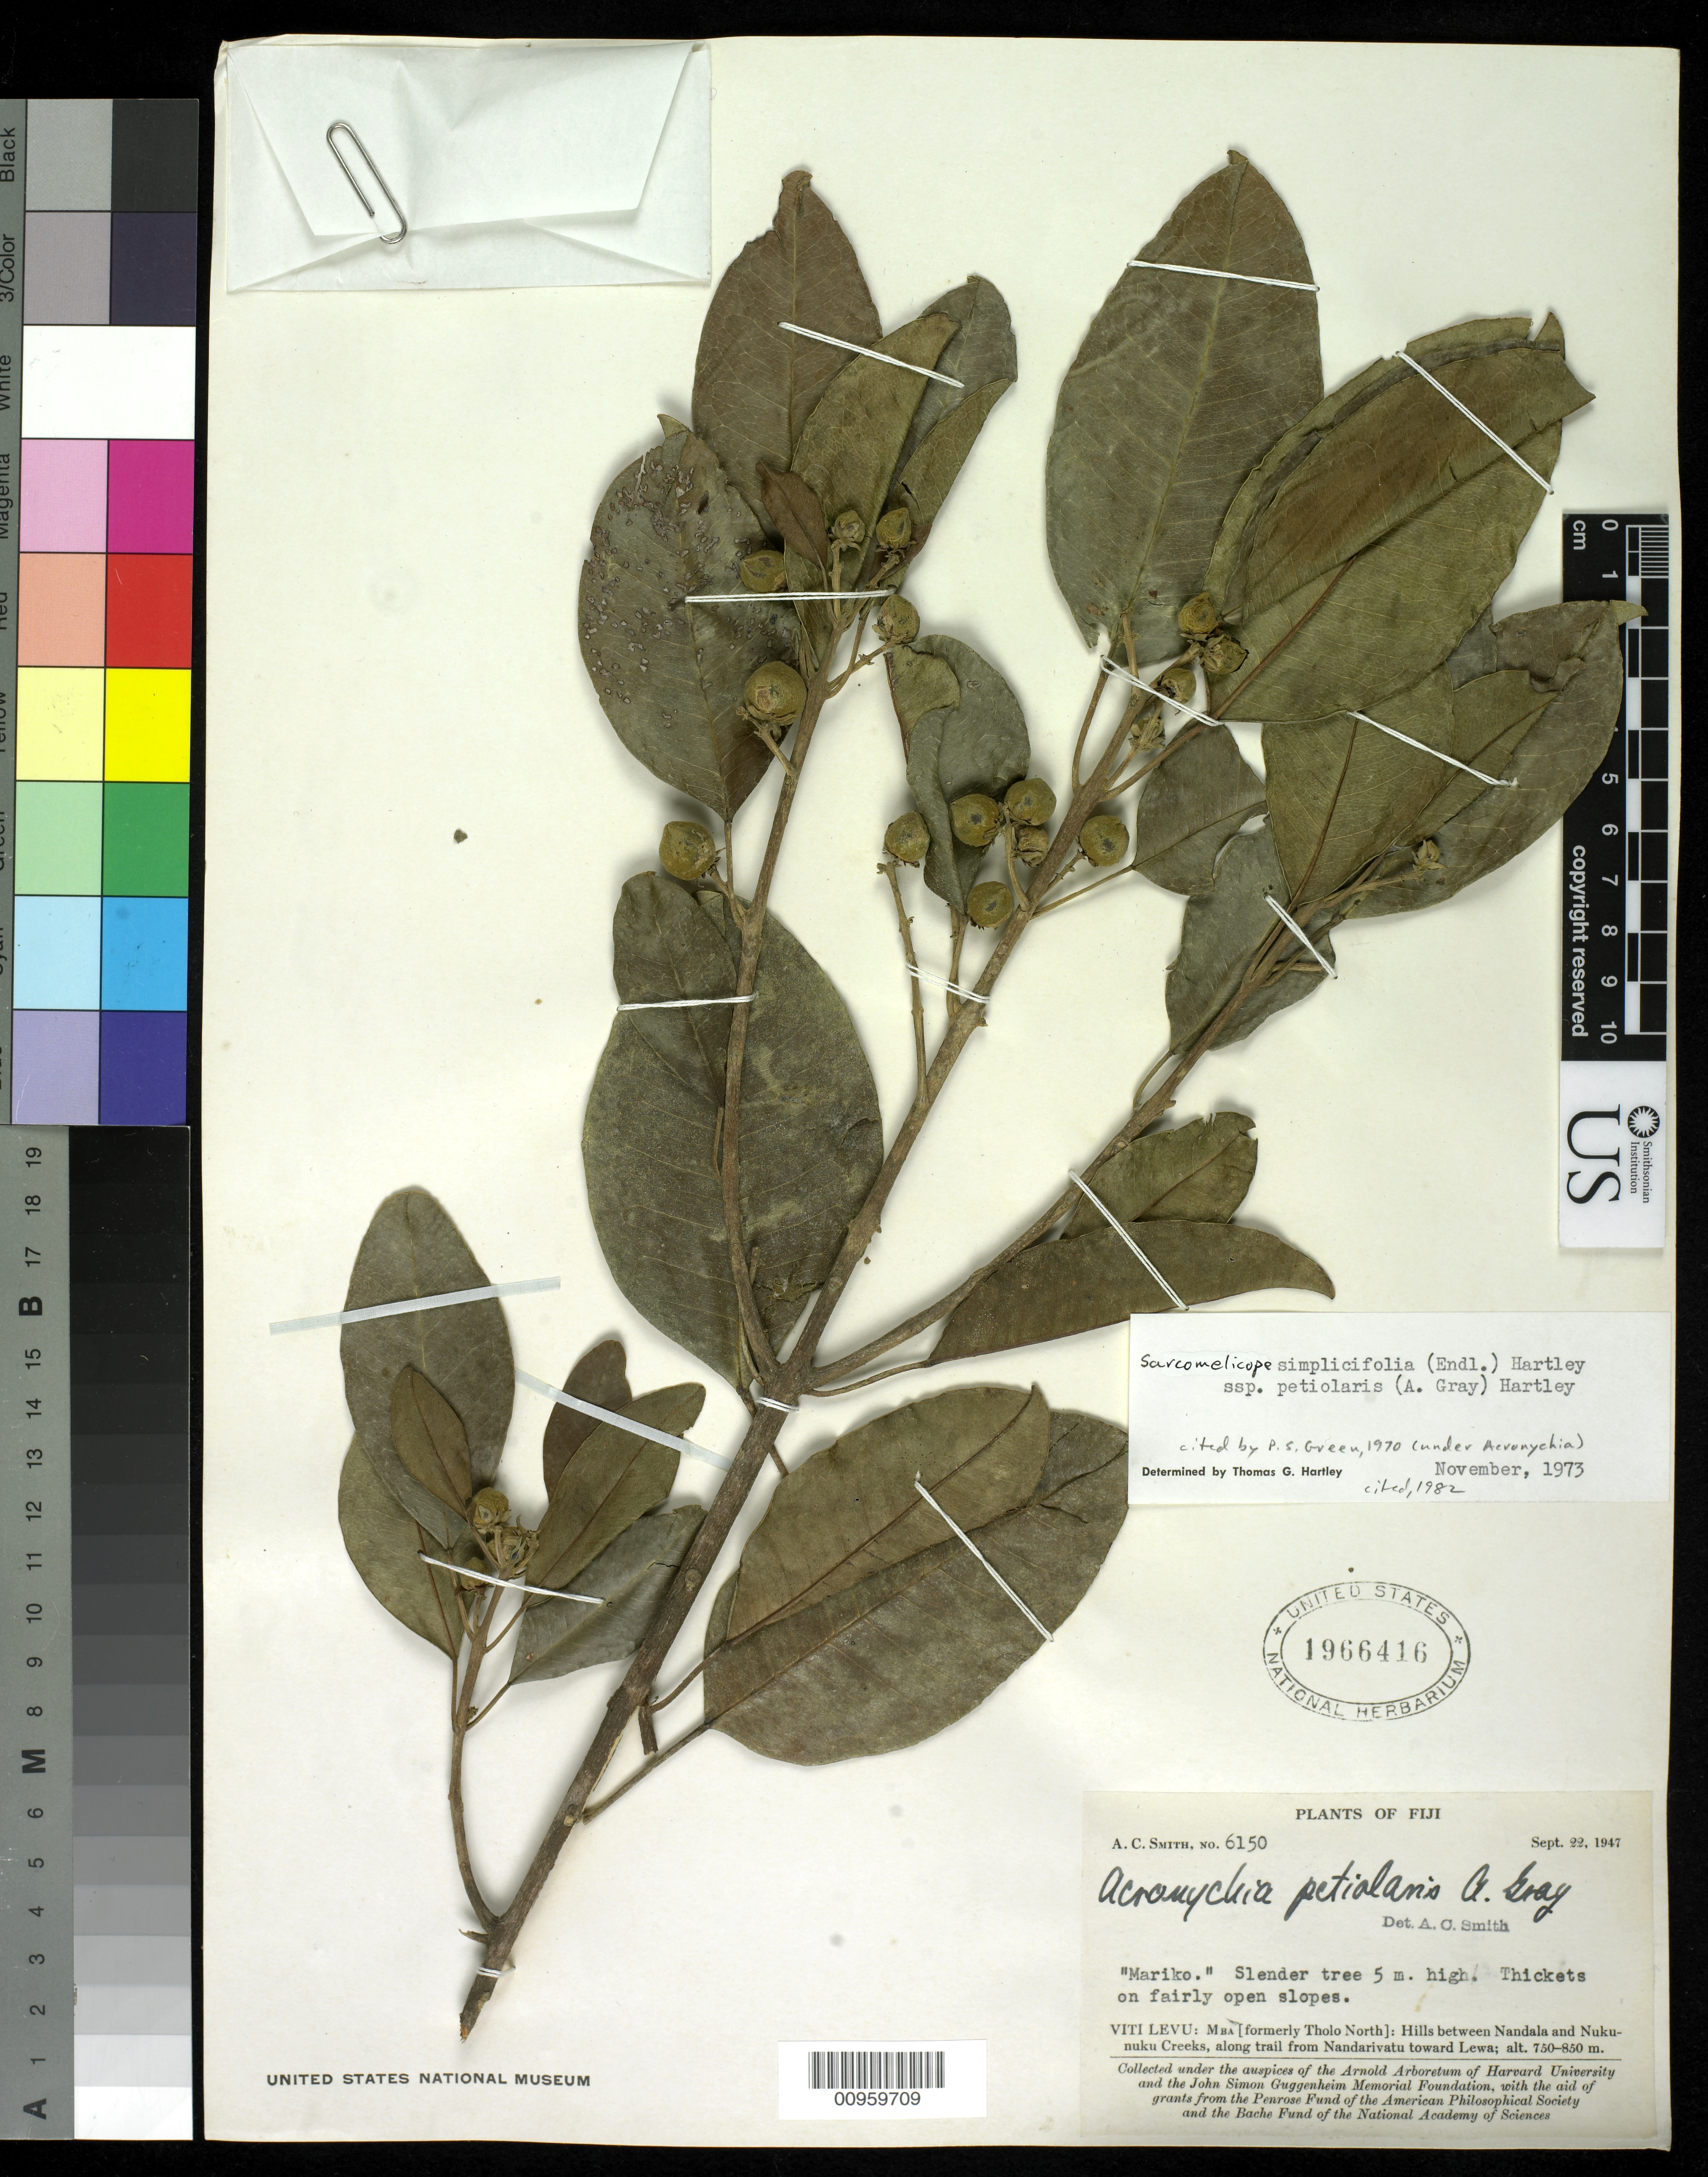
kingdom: Plantae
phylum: Tracheophyta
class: Magnoliopsida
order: Sapindales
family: Rutaceae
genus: Sarcomelicope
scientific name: Sarcomelicope petiolaris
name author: (A. Gray) A.C. Sm.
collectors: C. A. Smith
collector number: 6150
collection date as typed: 22 Sep 1947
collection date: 1947-09-22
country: Fiji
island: Viti Levu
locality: MBA: Hills betweeen Nandala and Nukunuku Creeks, along trail from Nandarivatu toward Lewa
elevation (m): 750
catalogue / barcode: US 1966416